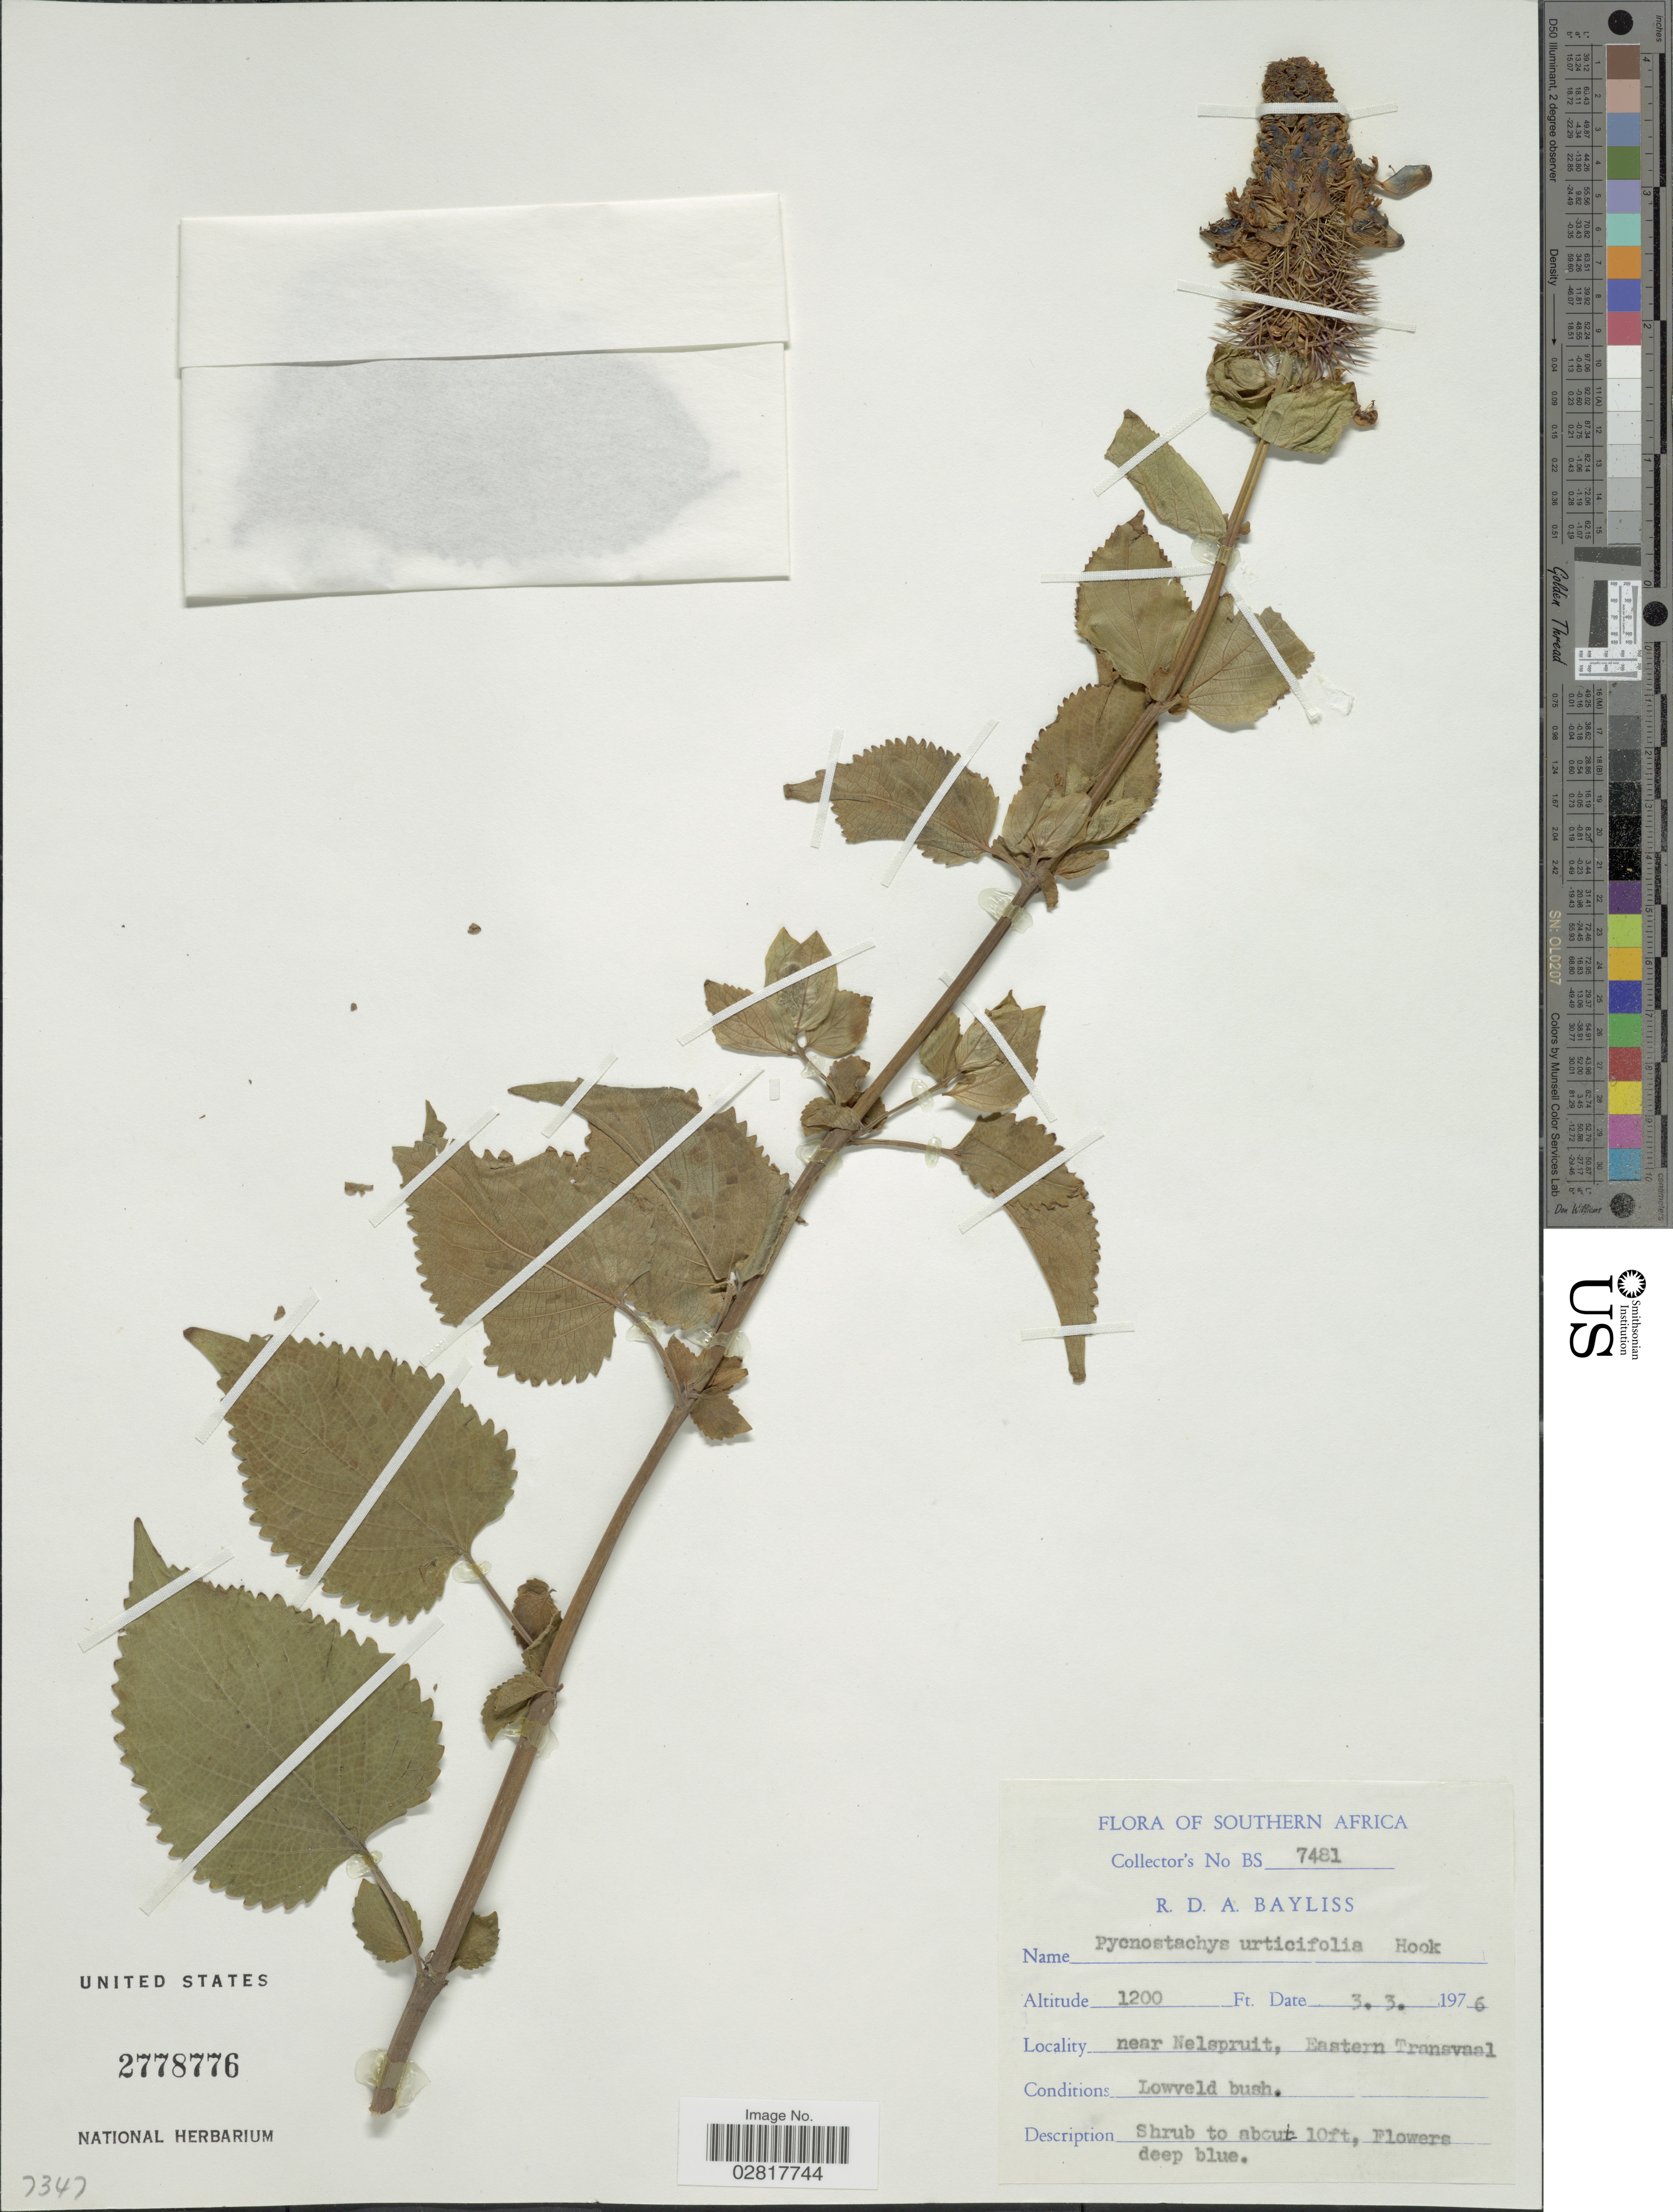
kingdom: Plantae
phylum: Tracheophyta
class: Magnoliopsida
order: Lamiales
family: Lamiaceae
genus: Pycnostachys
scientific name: Pycnostachys urticifolia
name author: Hook.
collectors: R. Bayliss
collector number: BS7481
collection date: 1976-03-03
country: South Africa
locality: Southern Africa. Near Nelspruit, Eastern Transvaal.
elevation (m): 366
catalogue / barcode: US 2778776